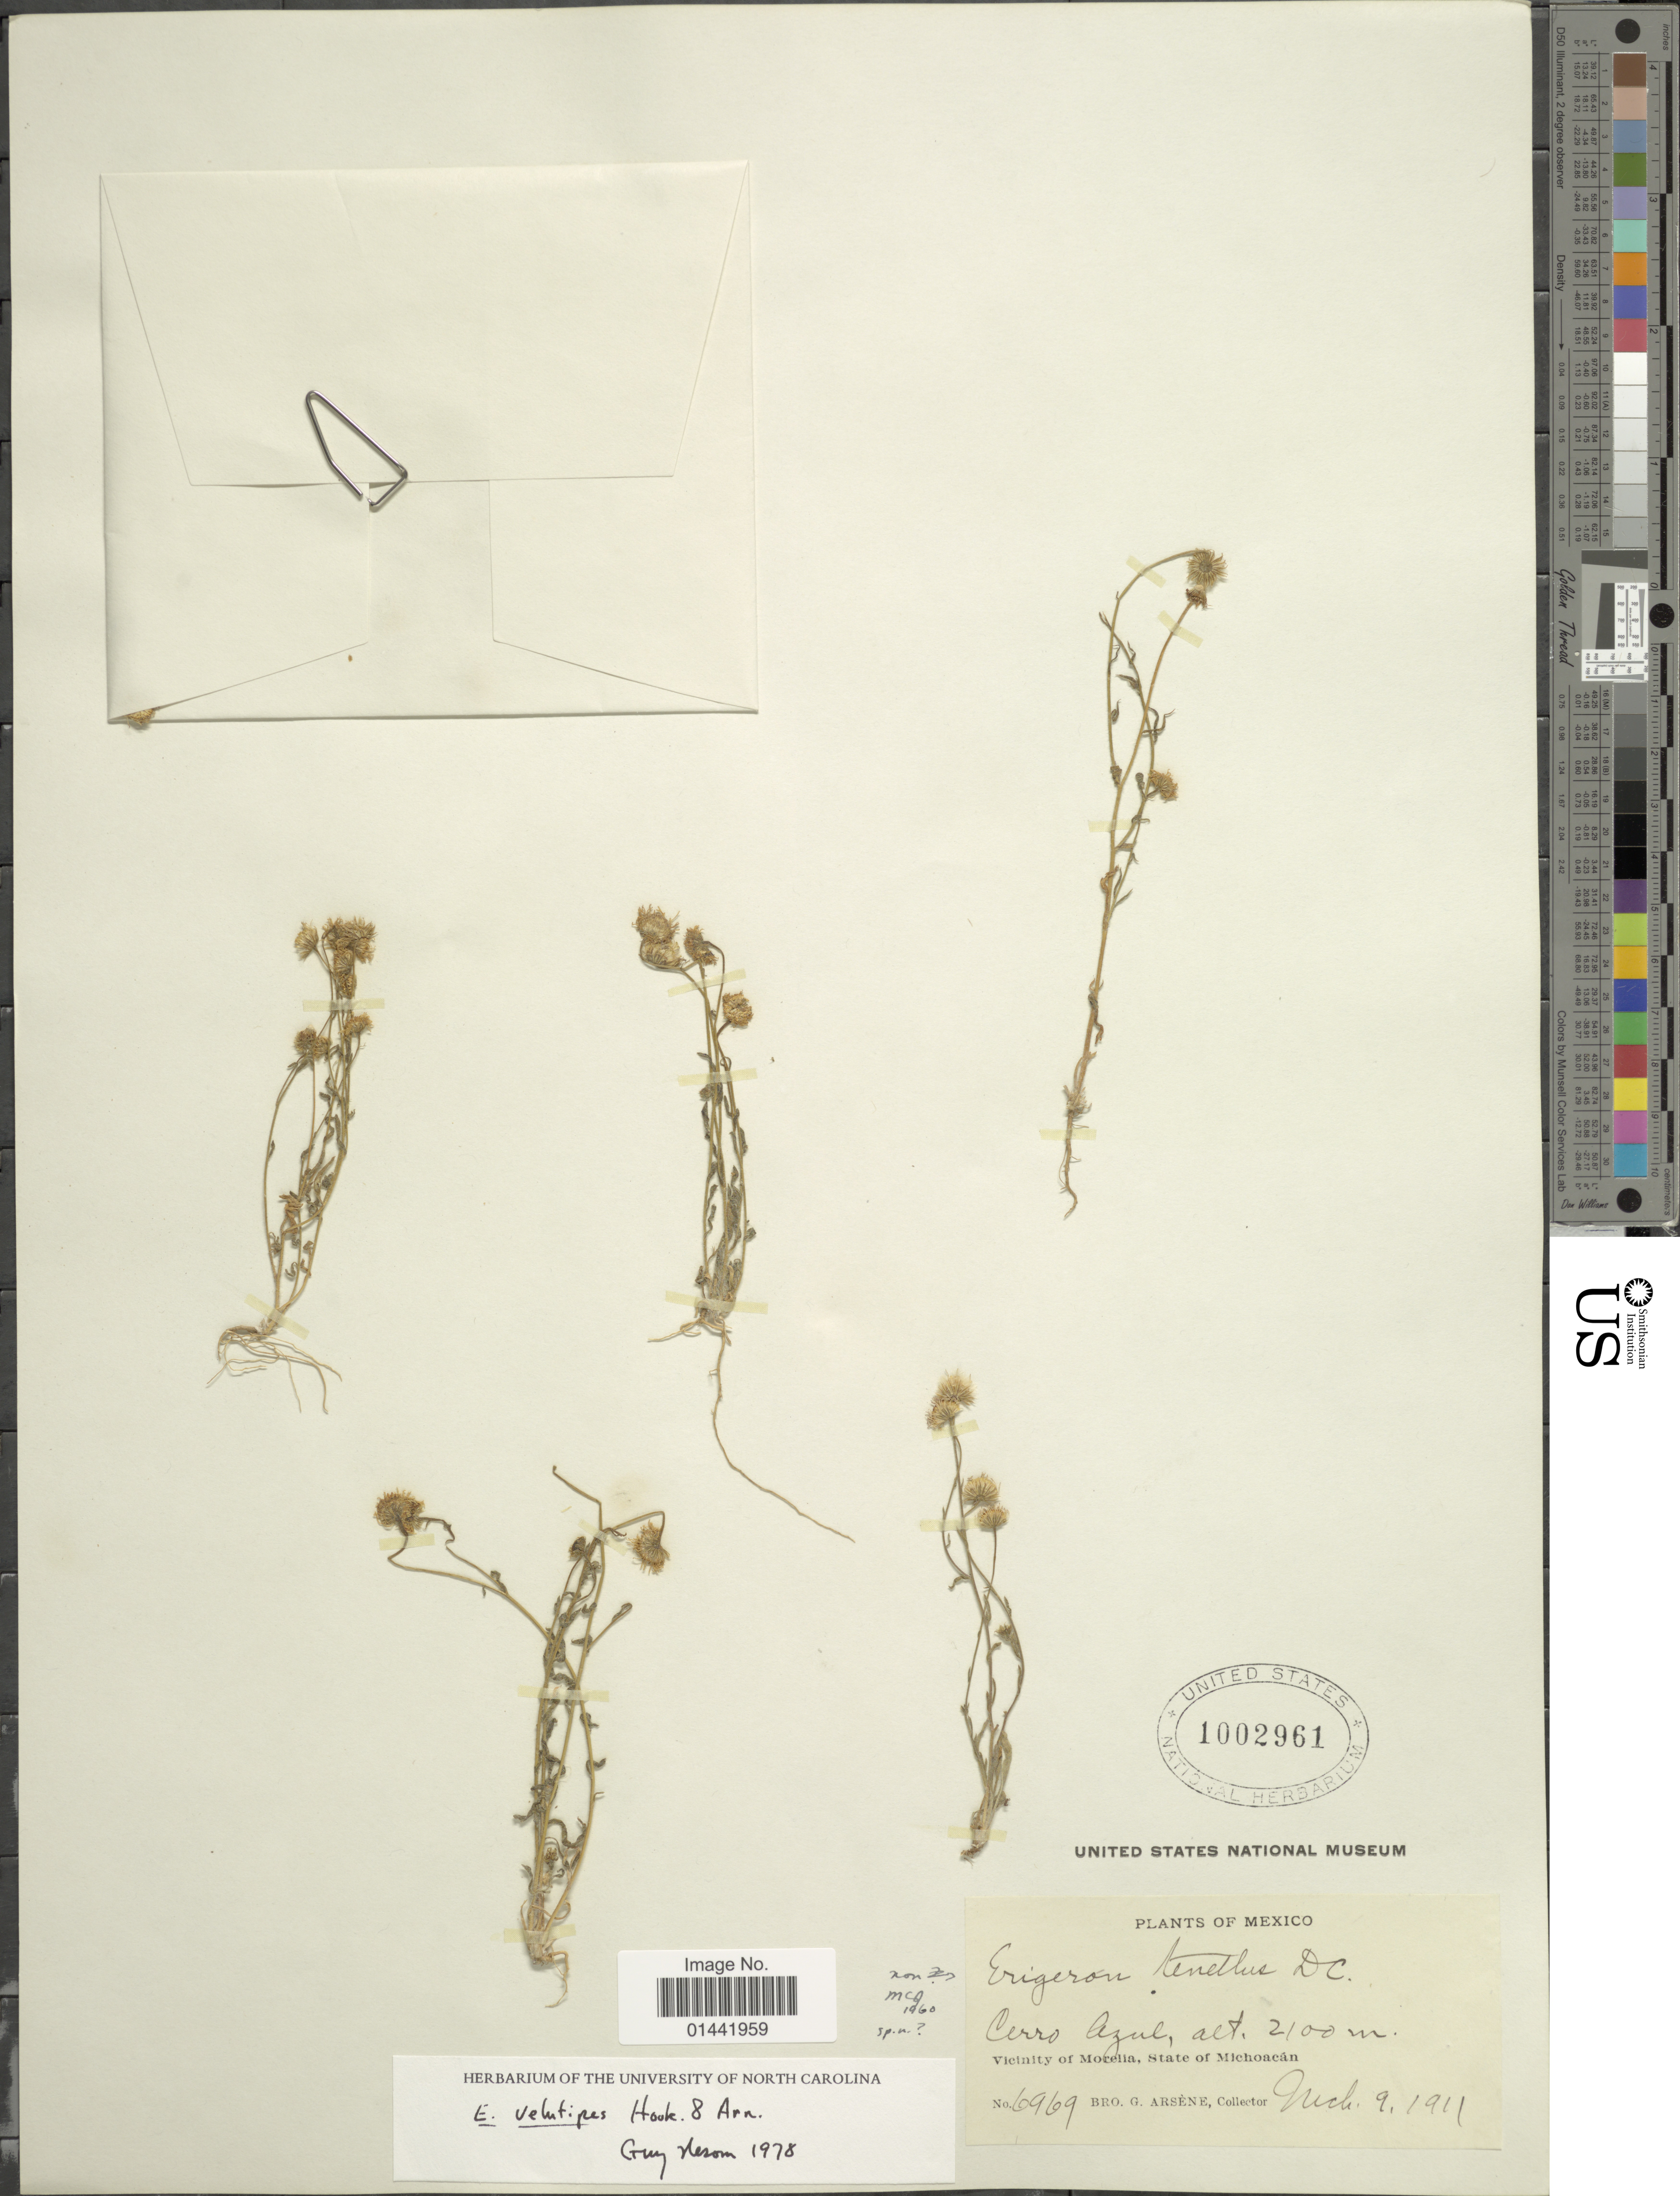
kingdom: Plantae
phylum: Tracheophyta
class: Magnoliopsida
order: Asterales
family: Asteraceae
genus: Erigeron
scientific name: Erigeron velutipes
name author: Hook. & Arn.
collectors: Bro. G. Arsène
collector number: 6969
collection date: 1911-03-09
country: Mexico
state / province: Michoacán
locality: Cerro Azul, Vicinity of Morelia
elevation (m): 2100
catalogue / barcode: US 1002961